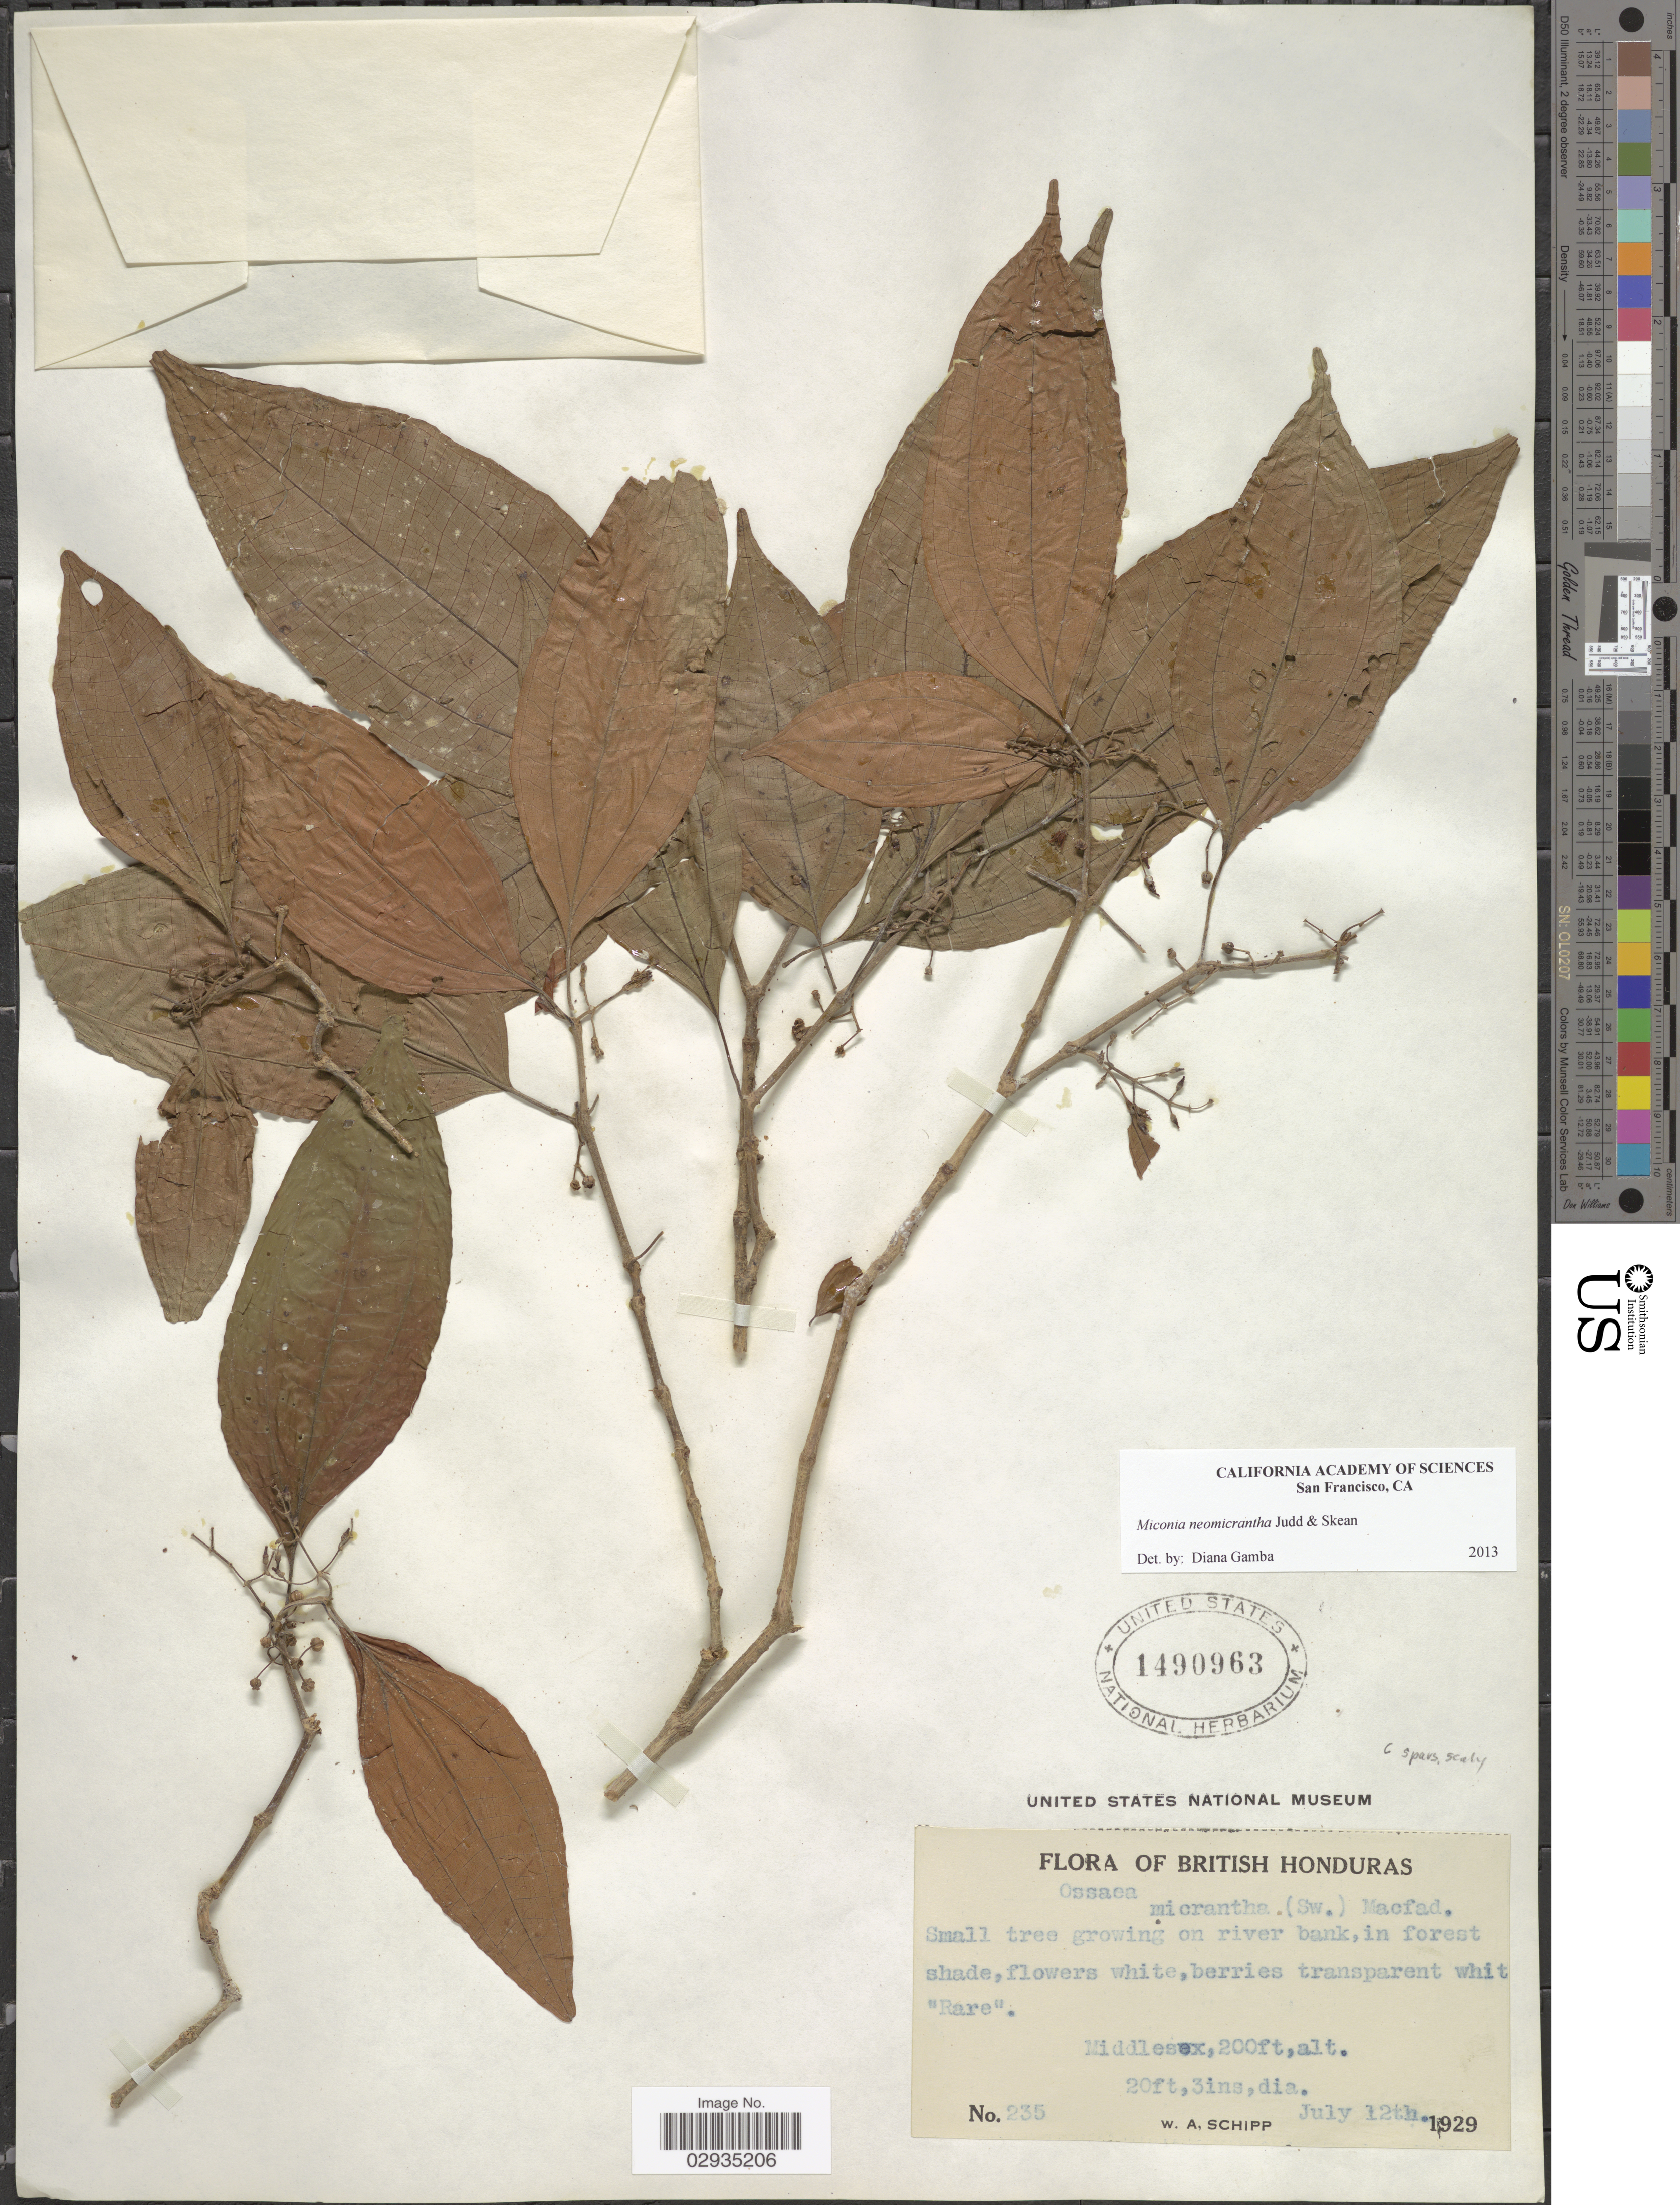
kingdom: Plantae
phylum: Tracheophyta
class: Magnoliopsida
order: Myrtales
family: Melastomataceae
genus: Miconia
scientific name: Miconia neomicrantha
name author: Judd & Skean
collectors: W. Schipp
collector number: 235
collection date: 1929-07-12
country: Belize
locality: Middlesee.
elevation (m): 61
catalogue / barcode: US 1490963